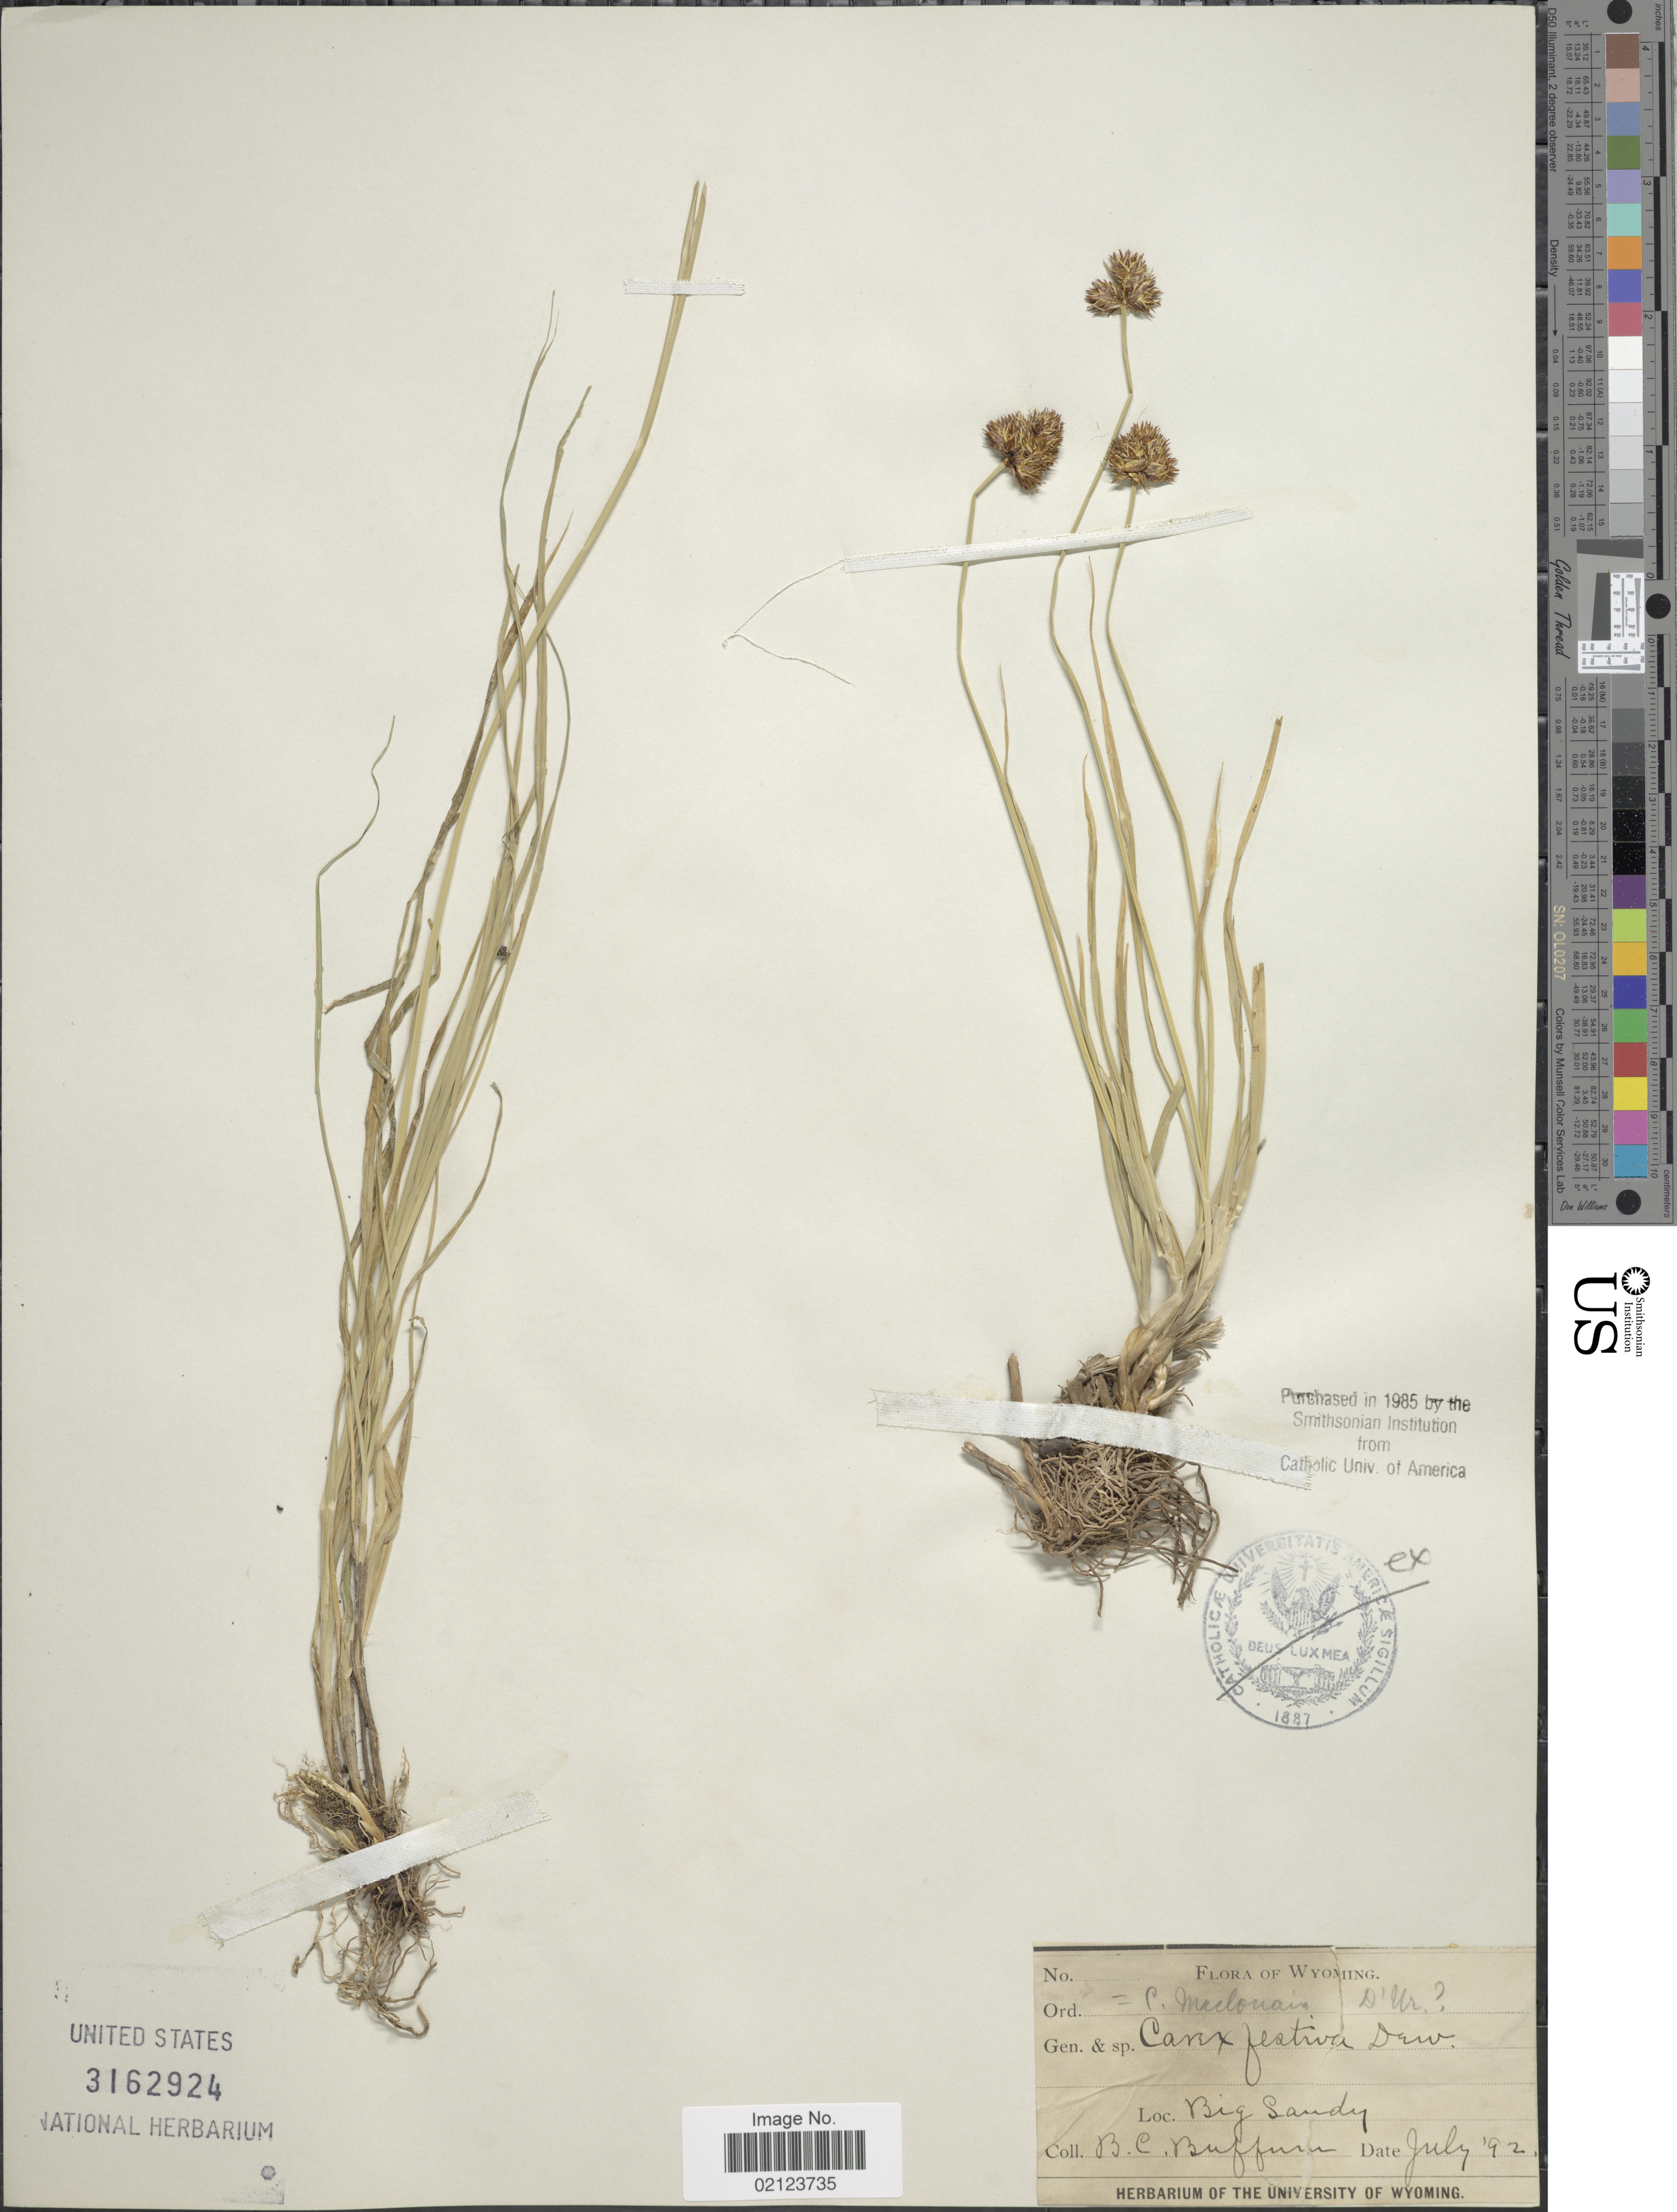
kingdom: Plantae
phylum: Tracheophyta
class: Liliopsida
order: Poales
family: Cyperaceae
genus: Carex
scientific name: Carex macloviana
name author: d'Urv.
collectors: B. Buffum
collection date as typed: Transcribed d/m/y: /7/92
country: United States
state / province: Wyoming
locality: Big Sandy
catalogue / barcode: US 3162924